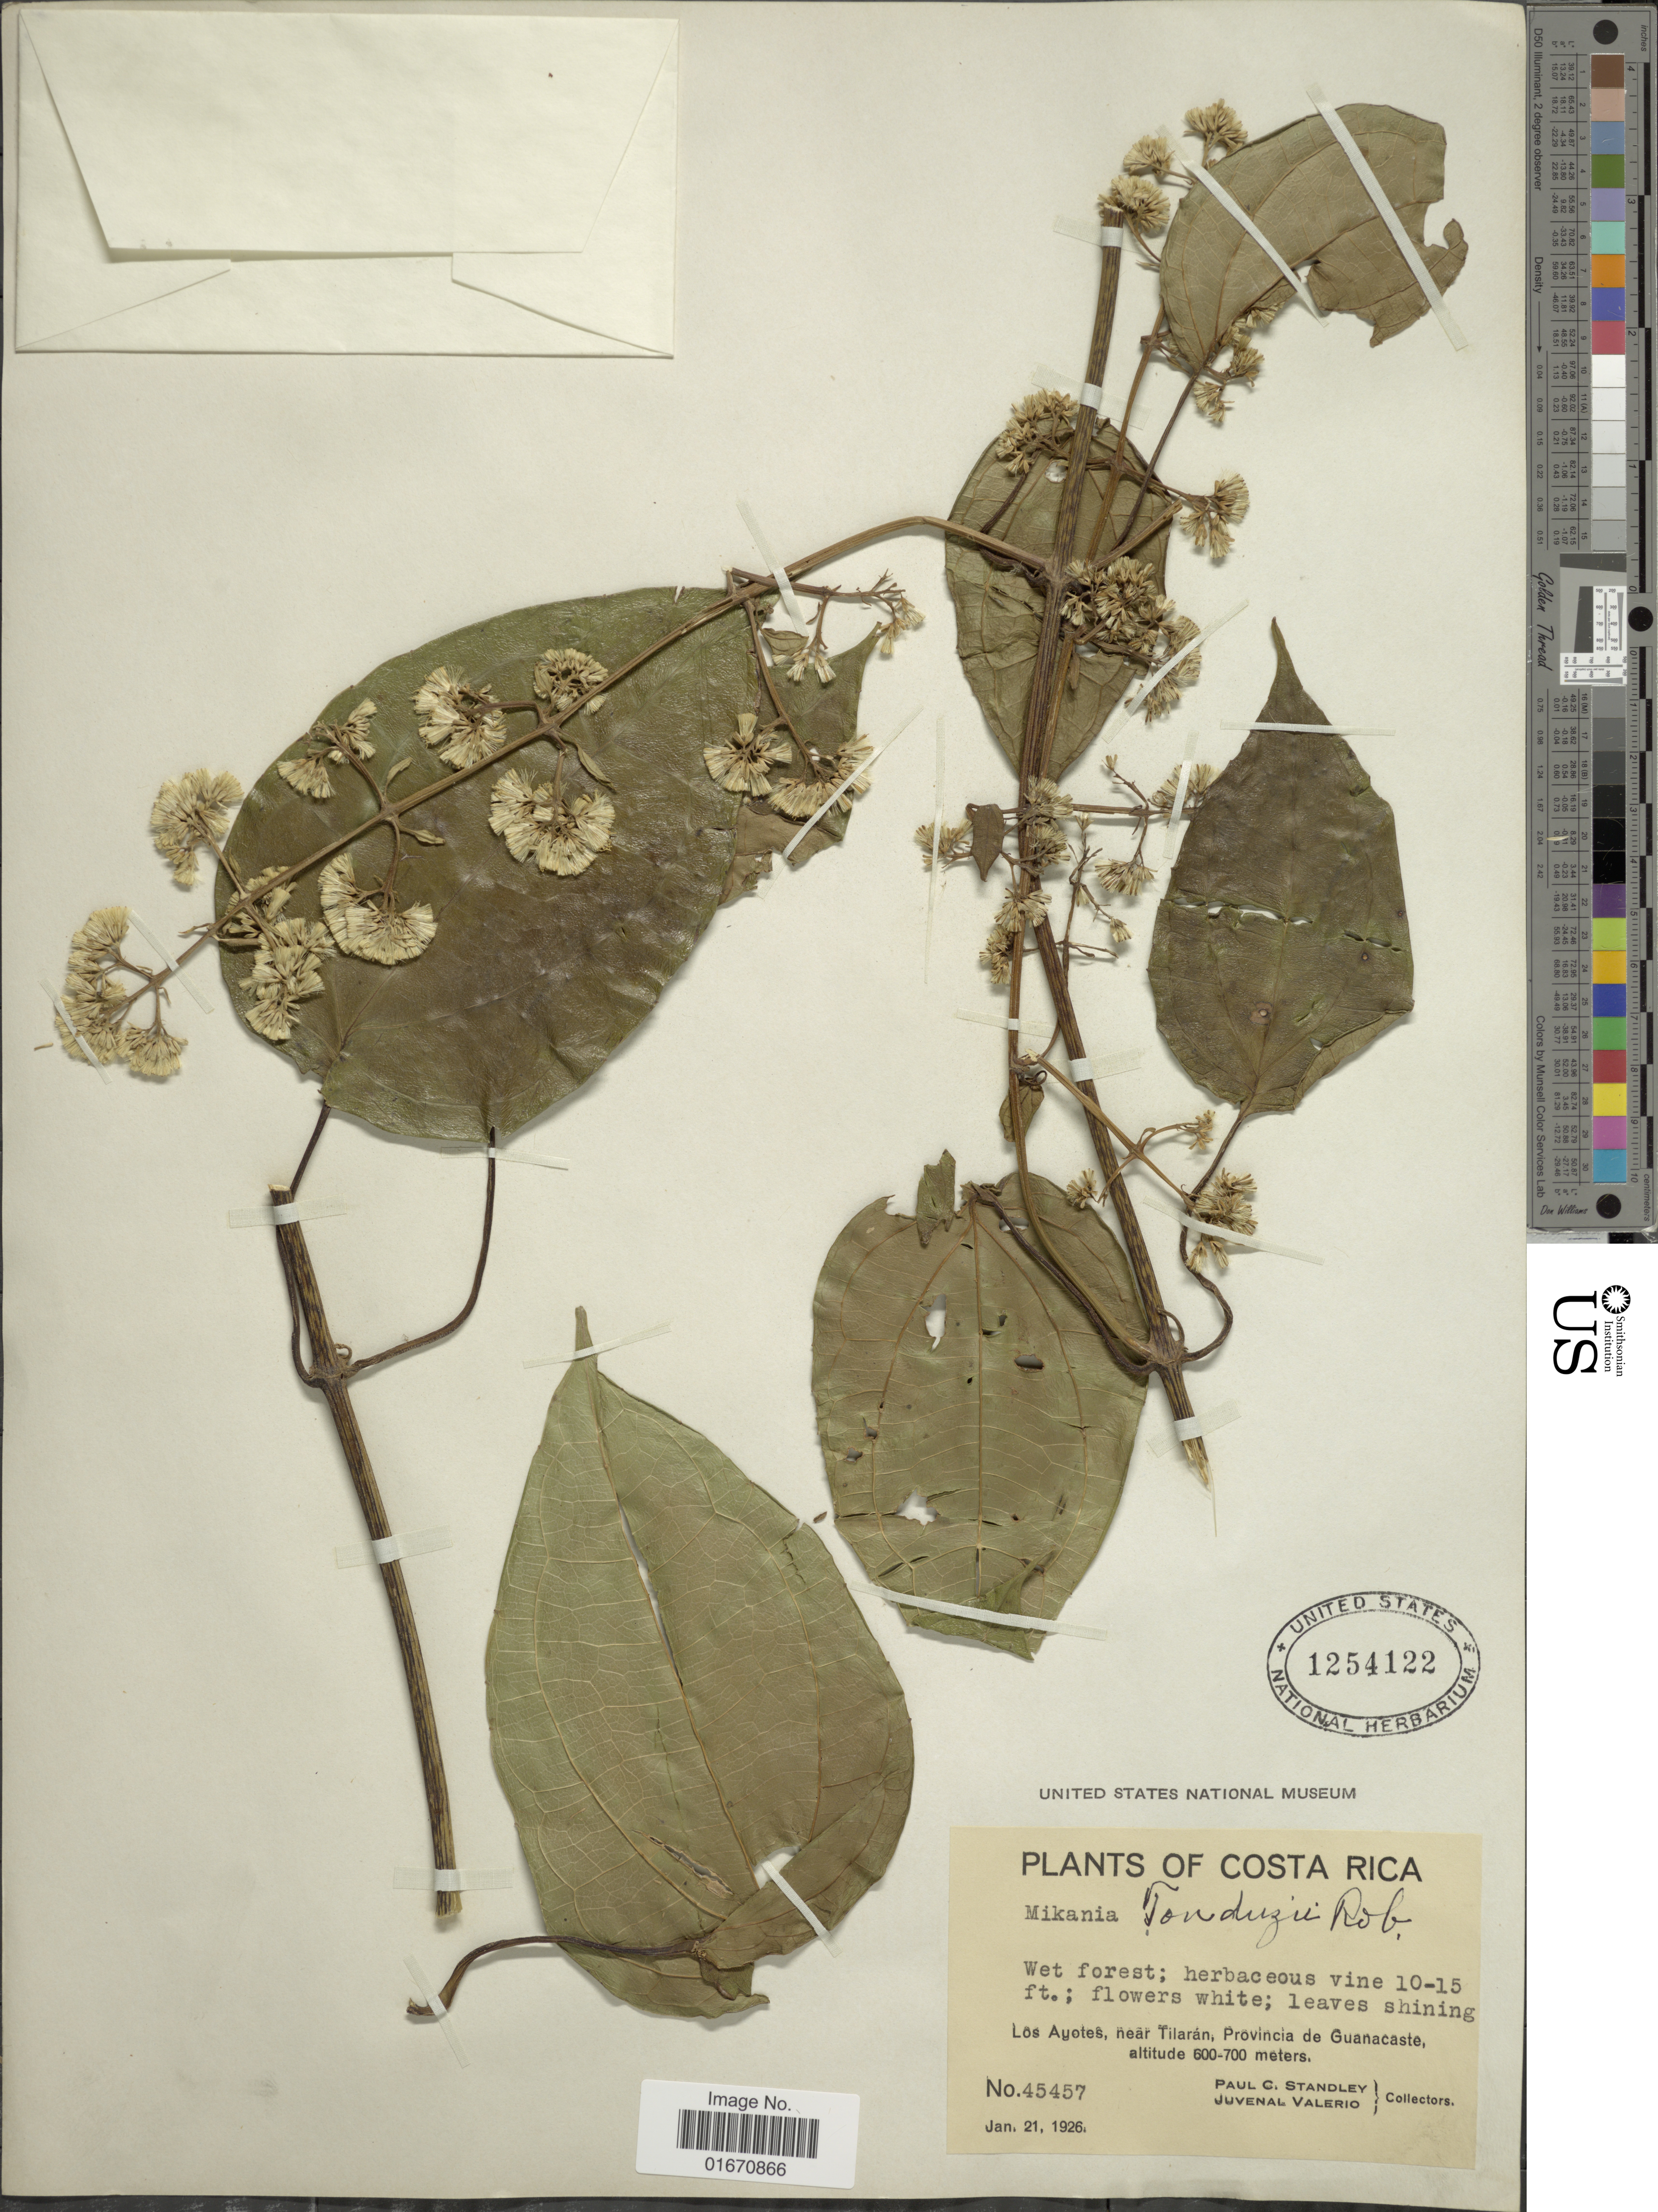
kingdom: Plantae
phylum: Tracheophyta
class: Magnoliopsida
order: Asterales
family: Asteraceae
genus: Mikania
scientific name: Mikania tonduzii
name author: B.L. Rob.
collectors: P. C. Standley & J. Valerio R.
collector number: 45457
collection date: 1926-01-21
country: Costa Rica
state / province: Guanacaste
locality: Los Ayotes, near Tilaran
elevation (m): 600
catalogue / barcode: US 1254122